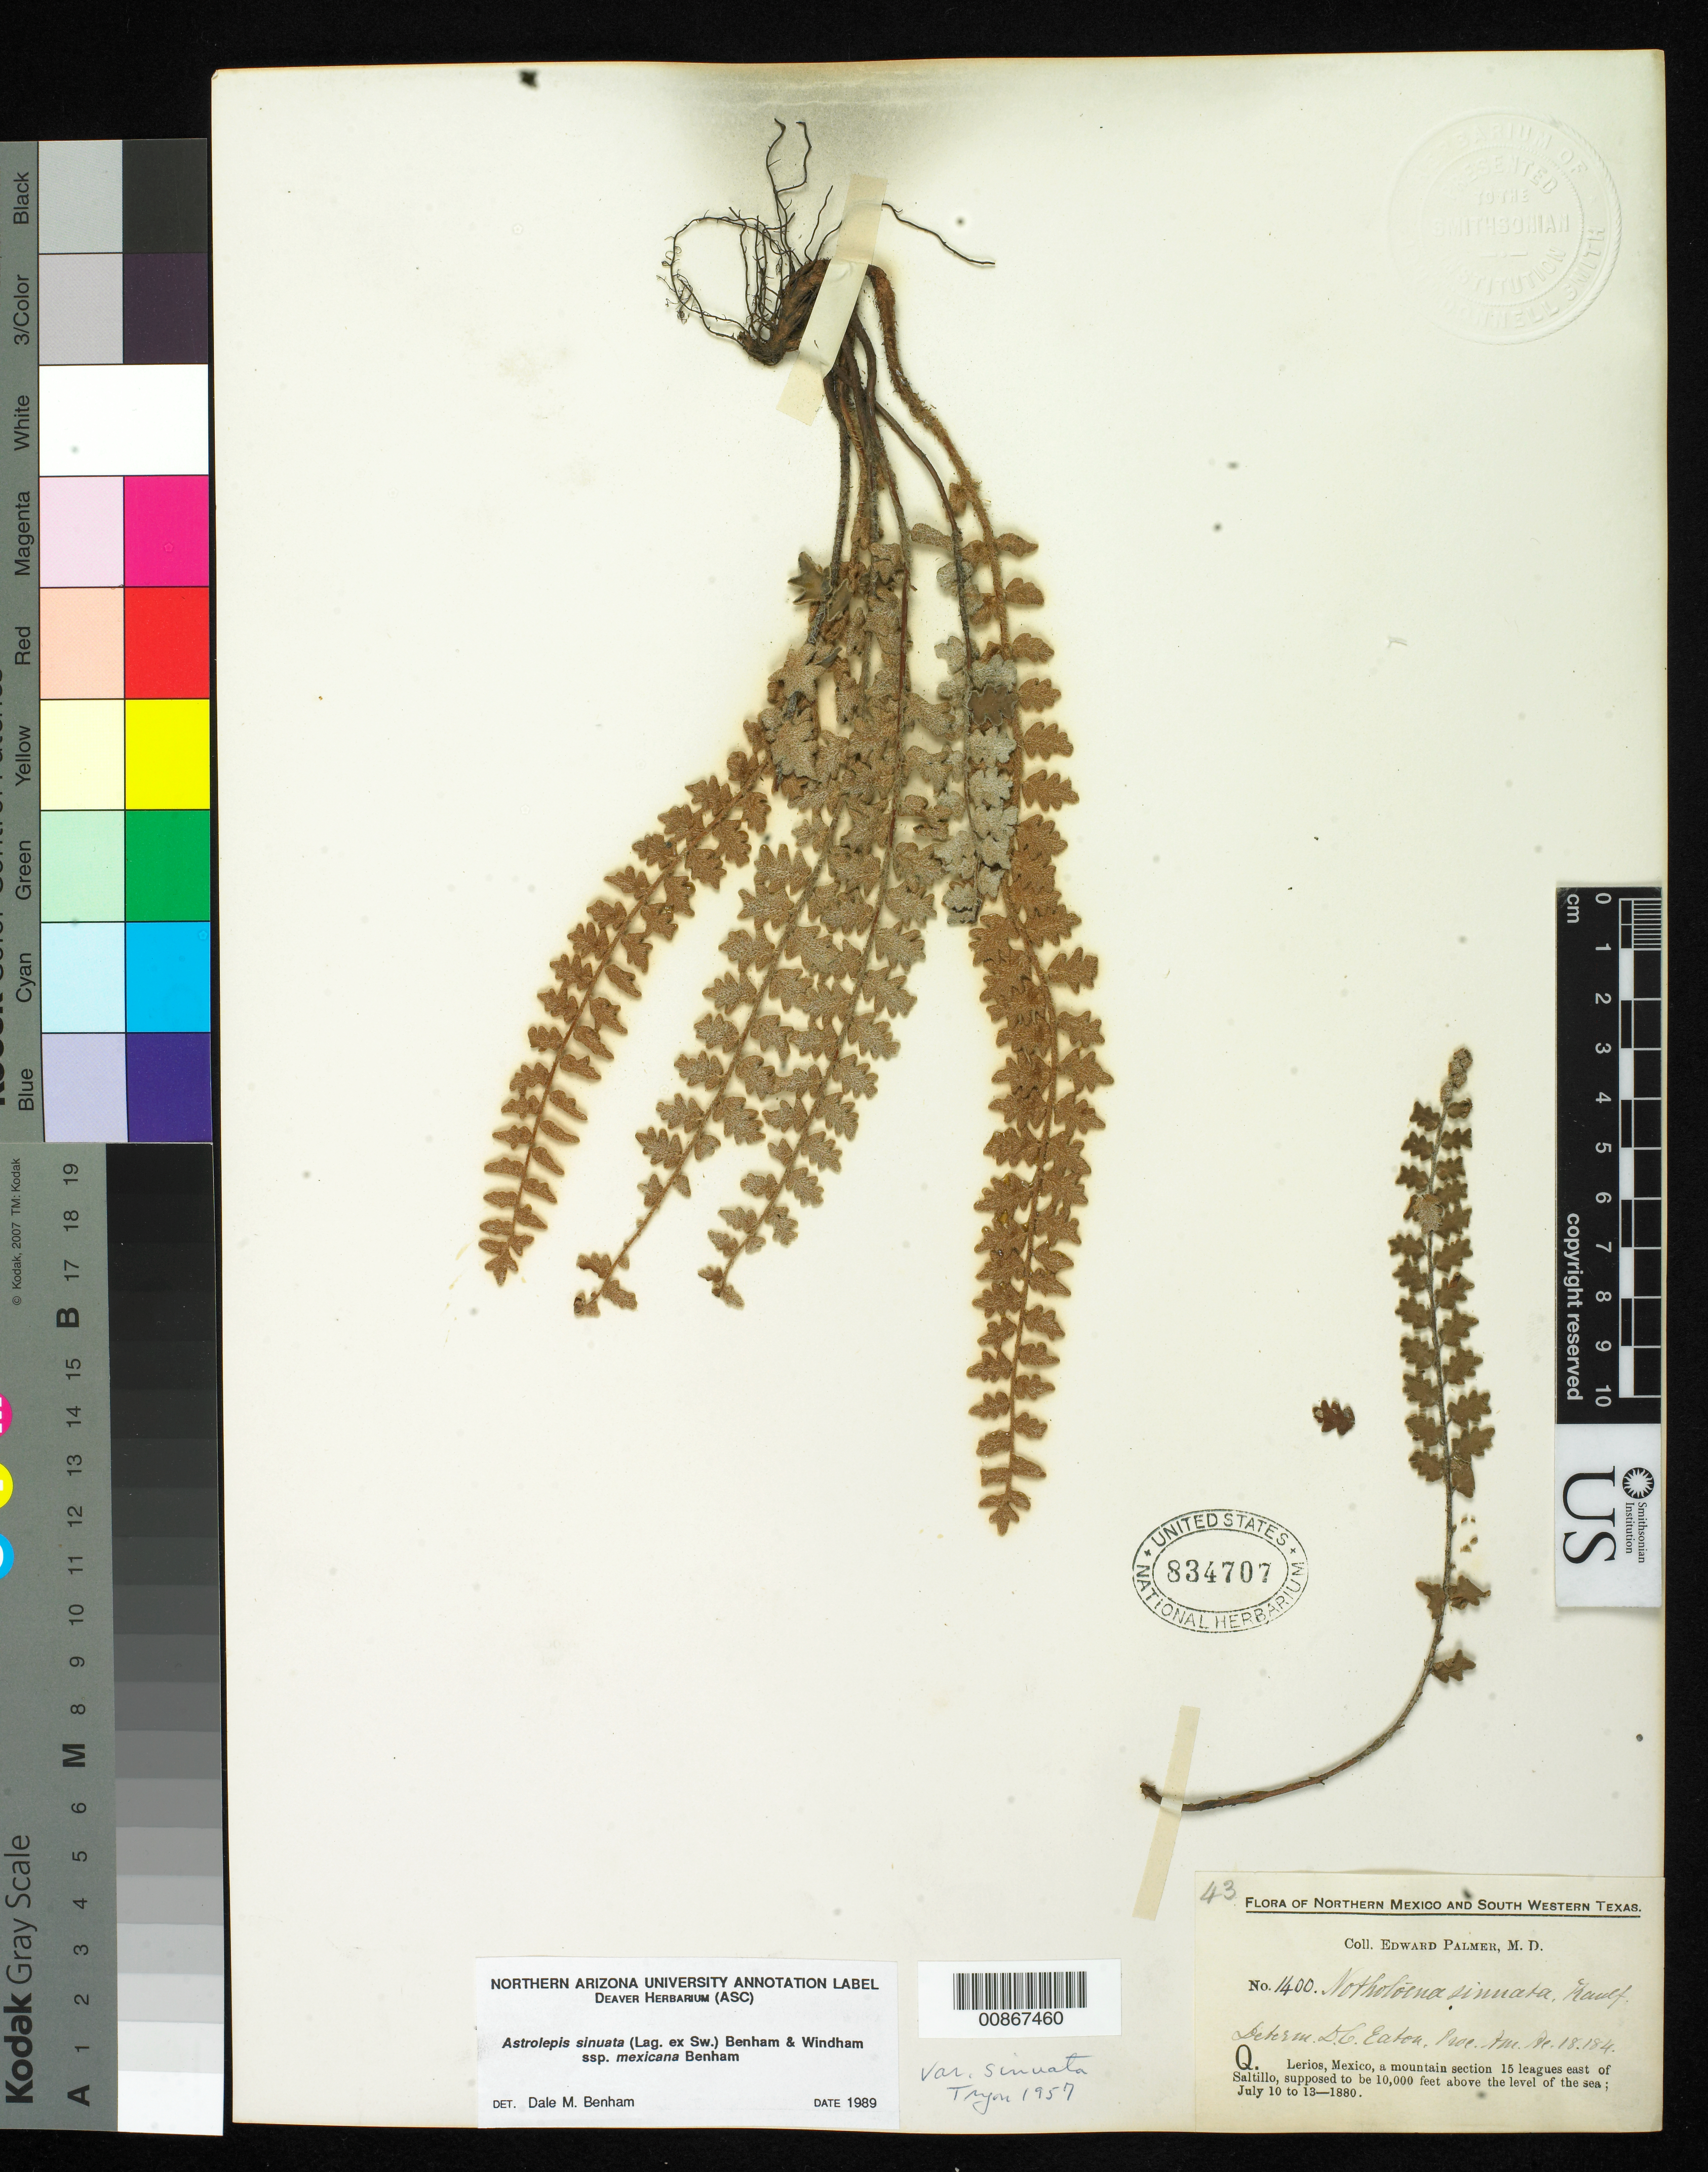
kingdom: Plantae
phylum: Tracheophyta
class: Polypodiopsida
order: Polypodiales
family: Pteridaceae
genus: Astrolepis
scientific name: Astrolepis sinuata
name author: (Lag. ex Sw.) D.M. Benham & Windham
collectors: E. Palmer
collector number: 1400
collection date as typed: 10 Jul 1880 to 13 Jul 1880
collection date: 1880-07-10/1880-07-13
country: Mexico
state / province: Coahuila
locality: Q. Lerios, 15 leagues east of Saltillo, Coahuila.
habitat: A mountain section.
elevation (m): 3048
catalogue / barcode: US 834707